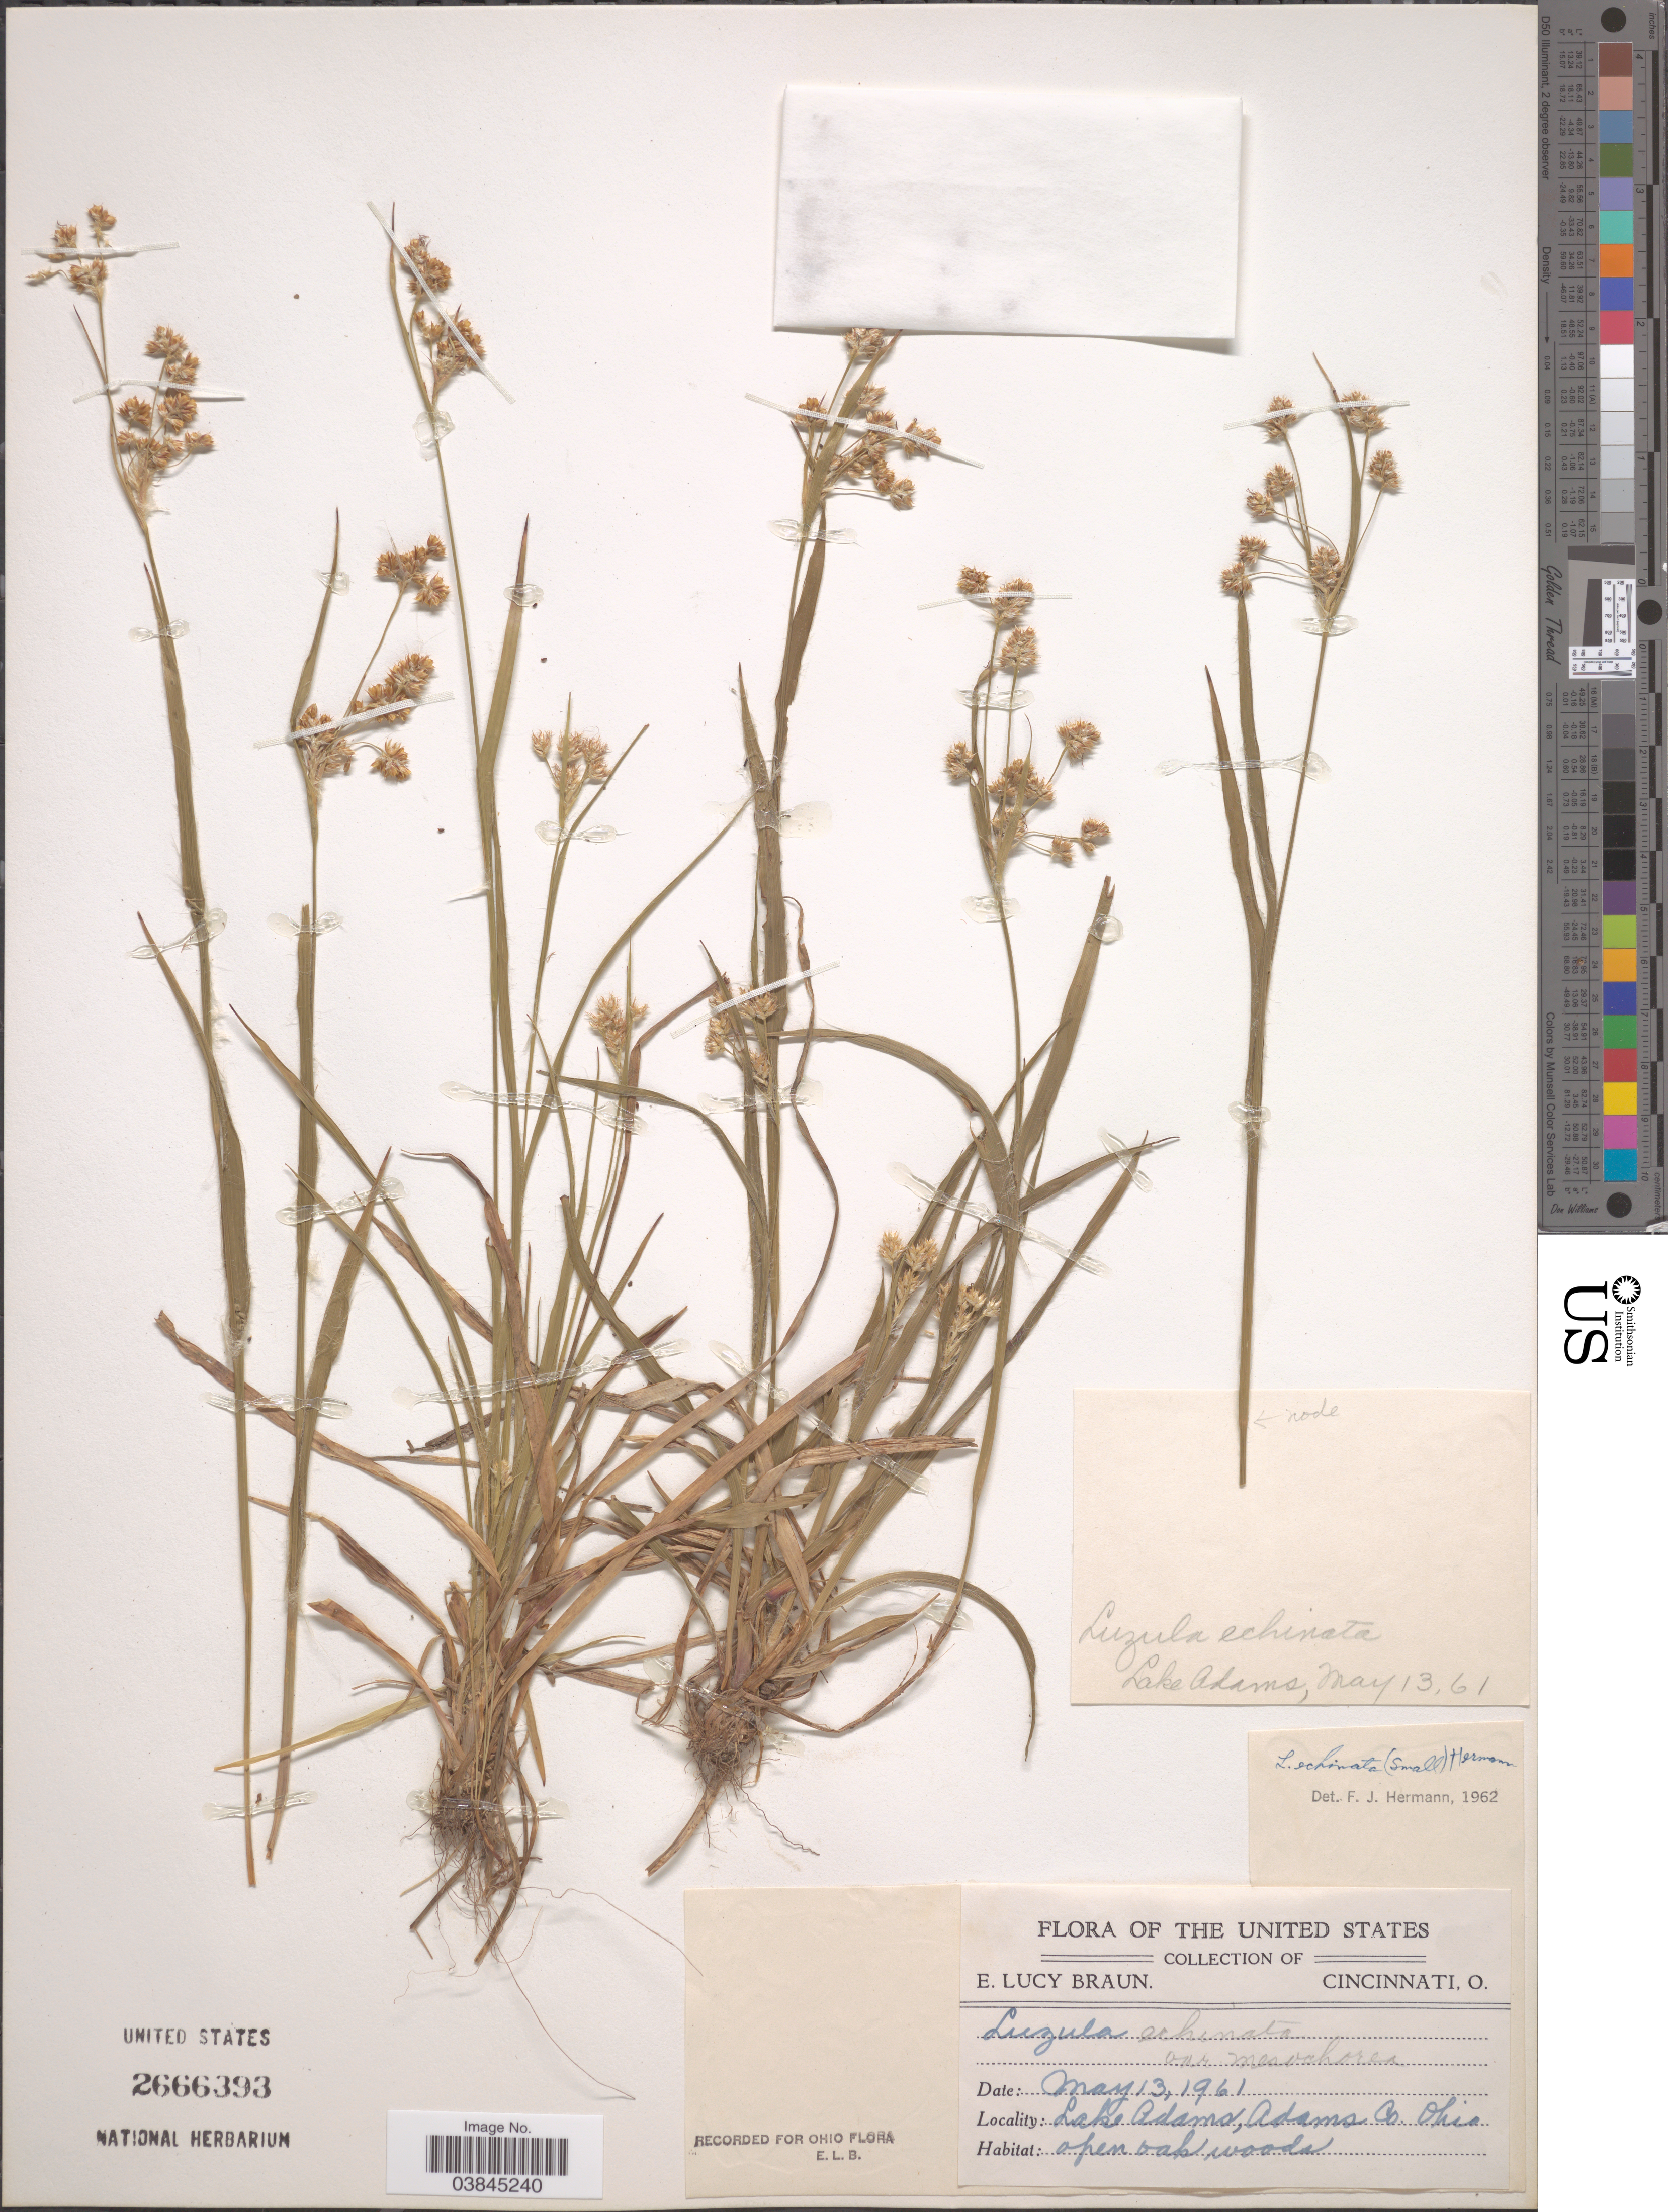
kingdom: Plantae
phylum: Tracheophyta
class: Liliopsida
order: Poales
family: Juncaceae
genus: Luzula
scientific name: Luzula campestris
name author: (L.) DC.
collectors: E. L. Braun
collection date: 1961-05-13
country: United States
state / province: Ohio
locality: Lake Adams, Adams Co.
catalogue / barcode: US 2666393